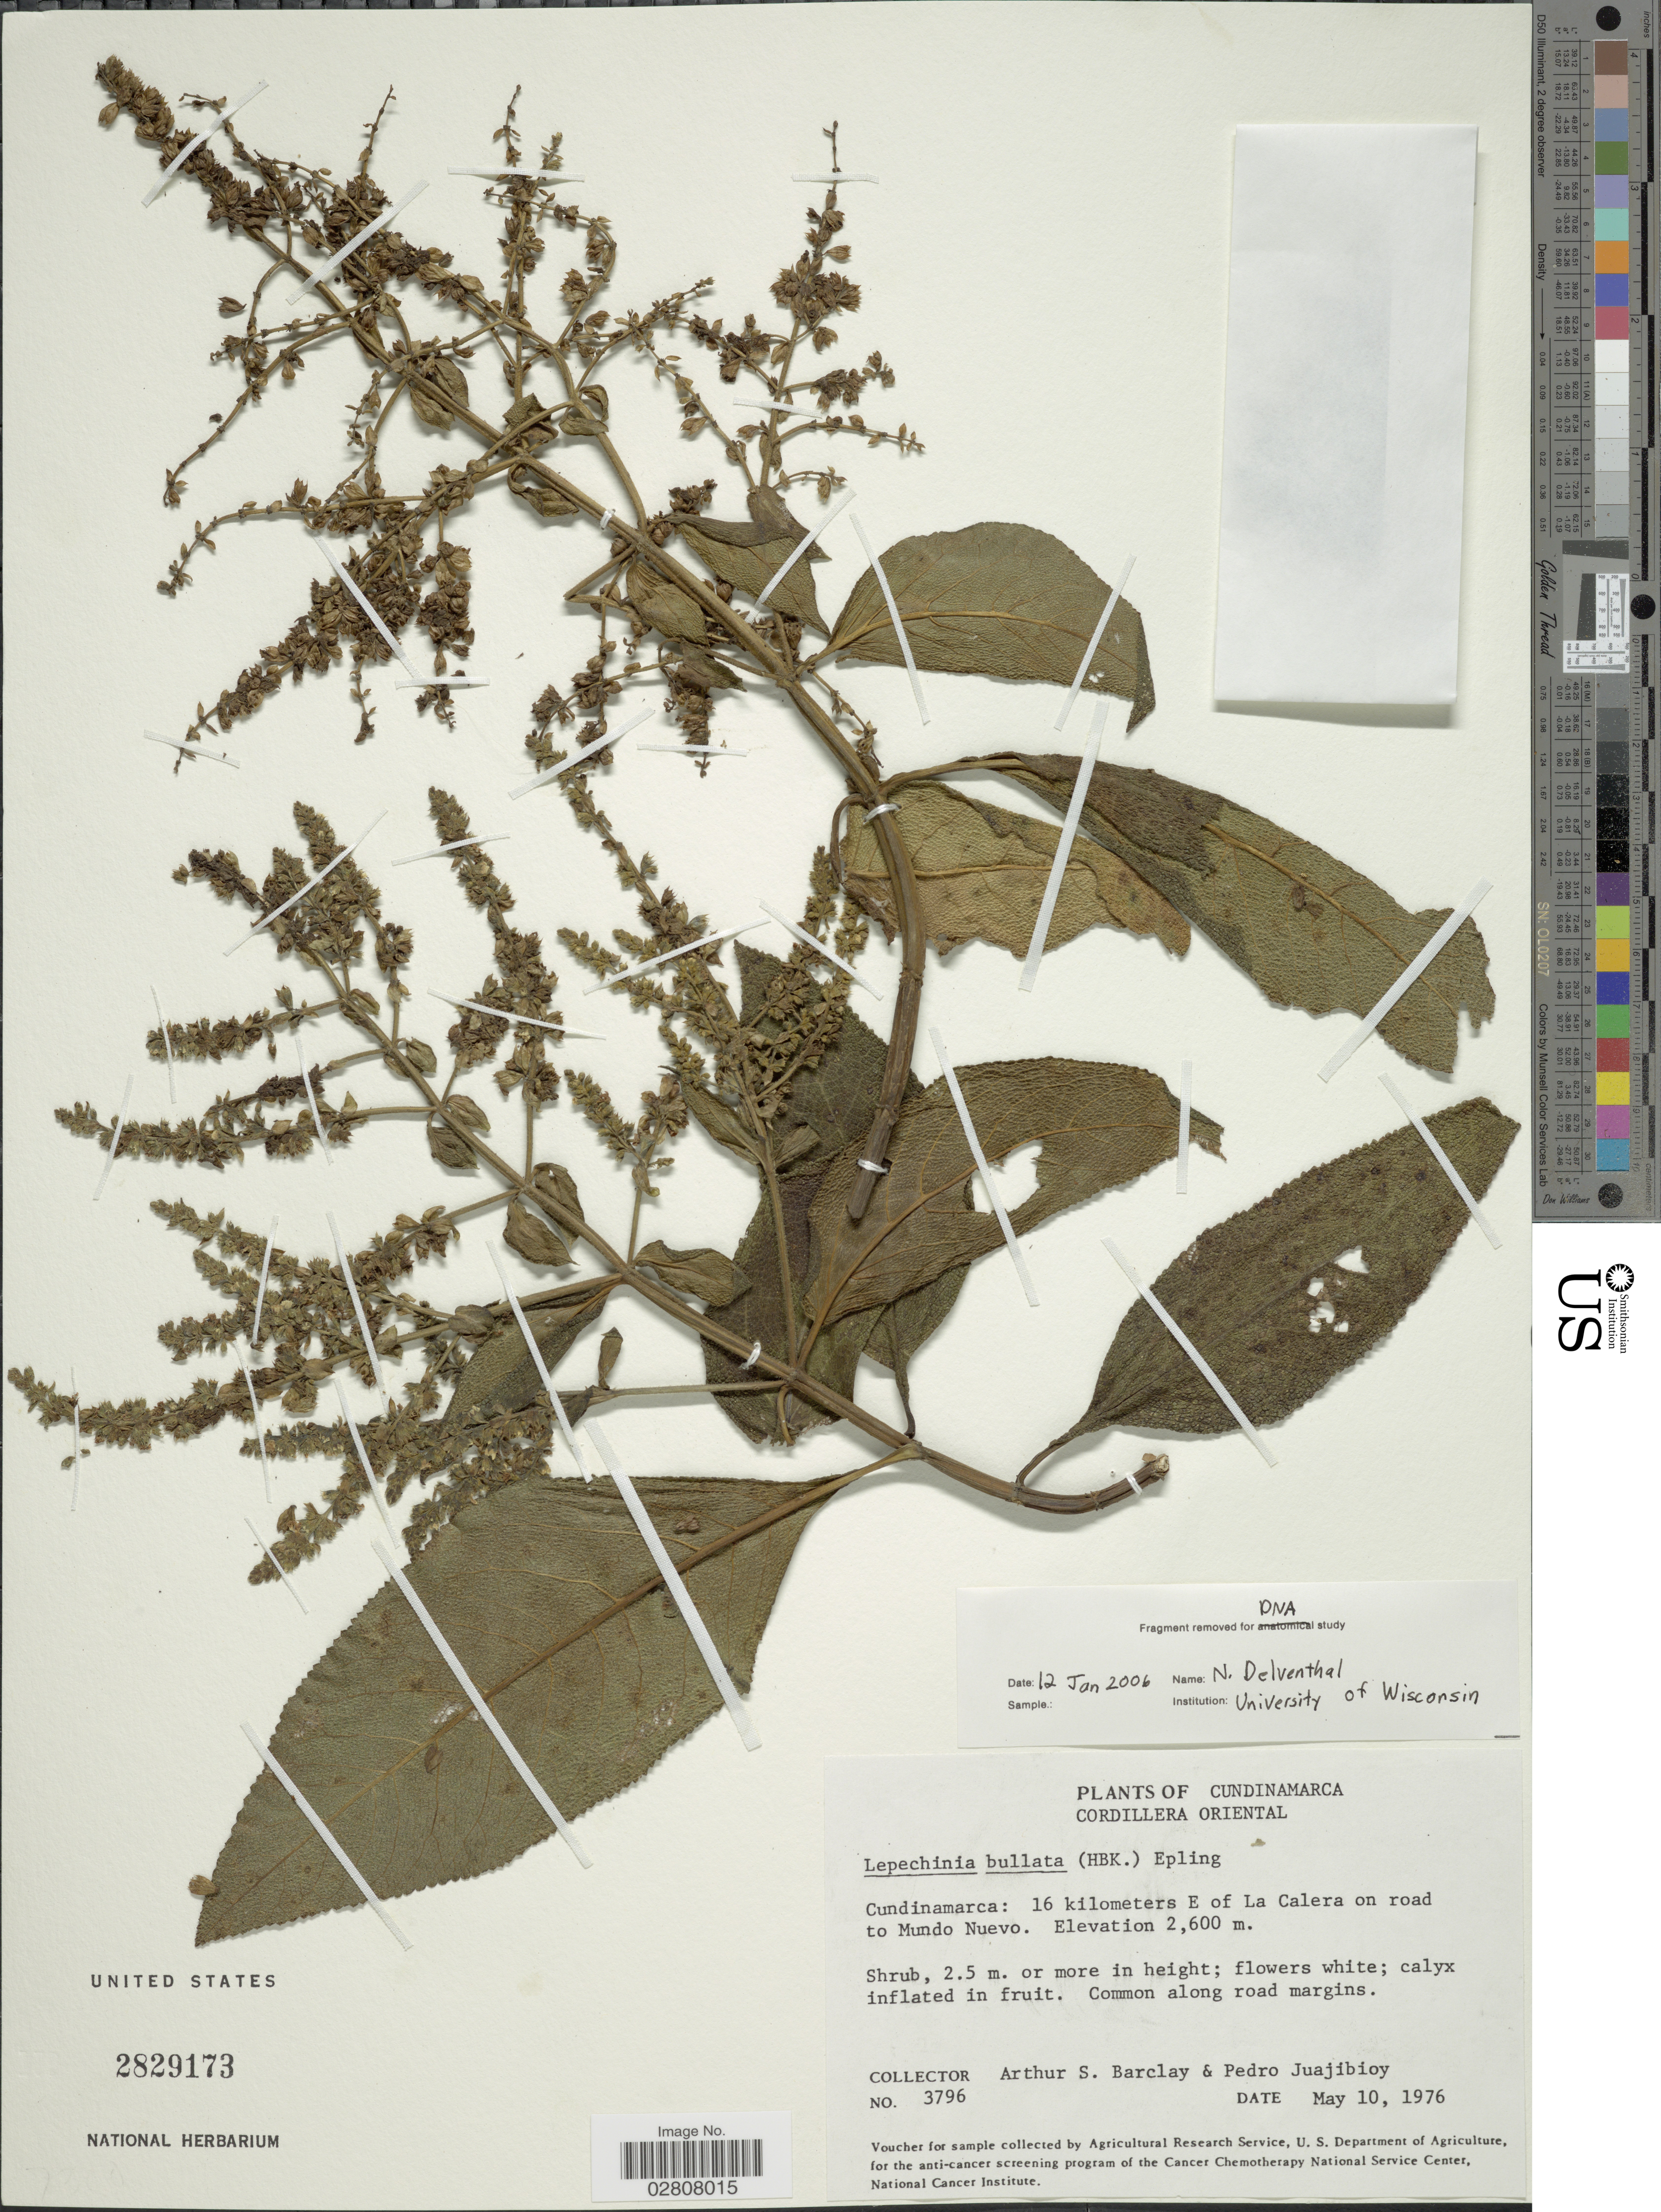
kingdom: Plantae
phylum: Tracheophyta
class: Magnoliopsida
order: Lamiales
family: Lamiaceae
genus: Lepechinia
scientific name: Lepechinia bullata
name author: (Kunth) Epling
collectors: A. S. Barclay & P. Juajibioy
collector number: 3796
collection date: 1976-05-10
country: Colombia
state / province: Cundinamarca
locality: Cordillera Oriental. 16 kilometers E of La Calera on road to Mundo Nuevo.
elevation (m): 2600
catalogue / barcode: US 2829173